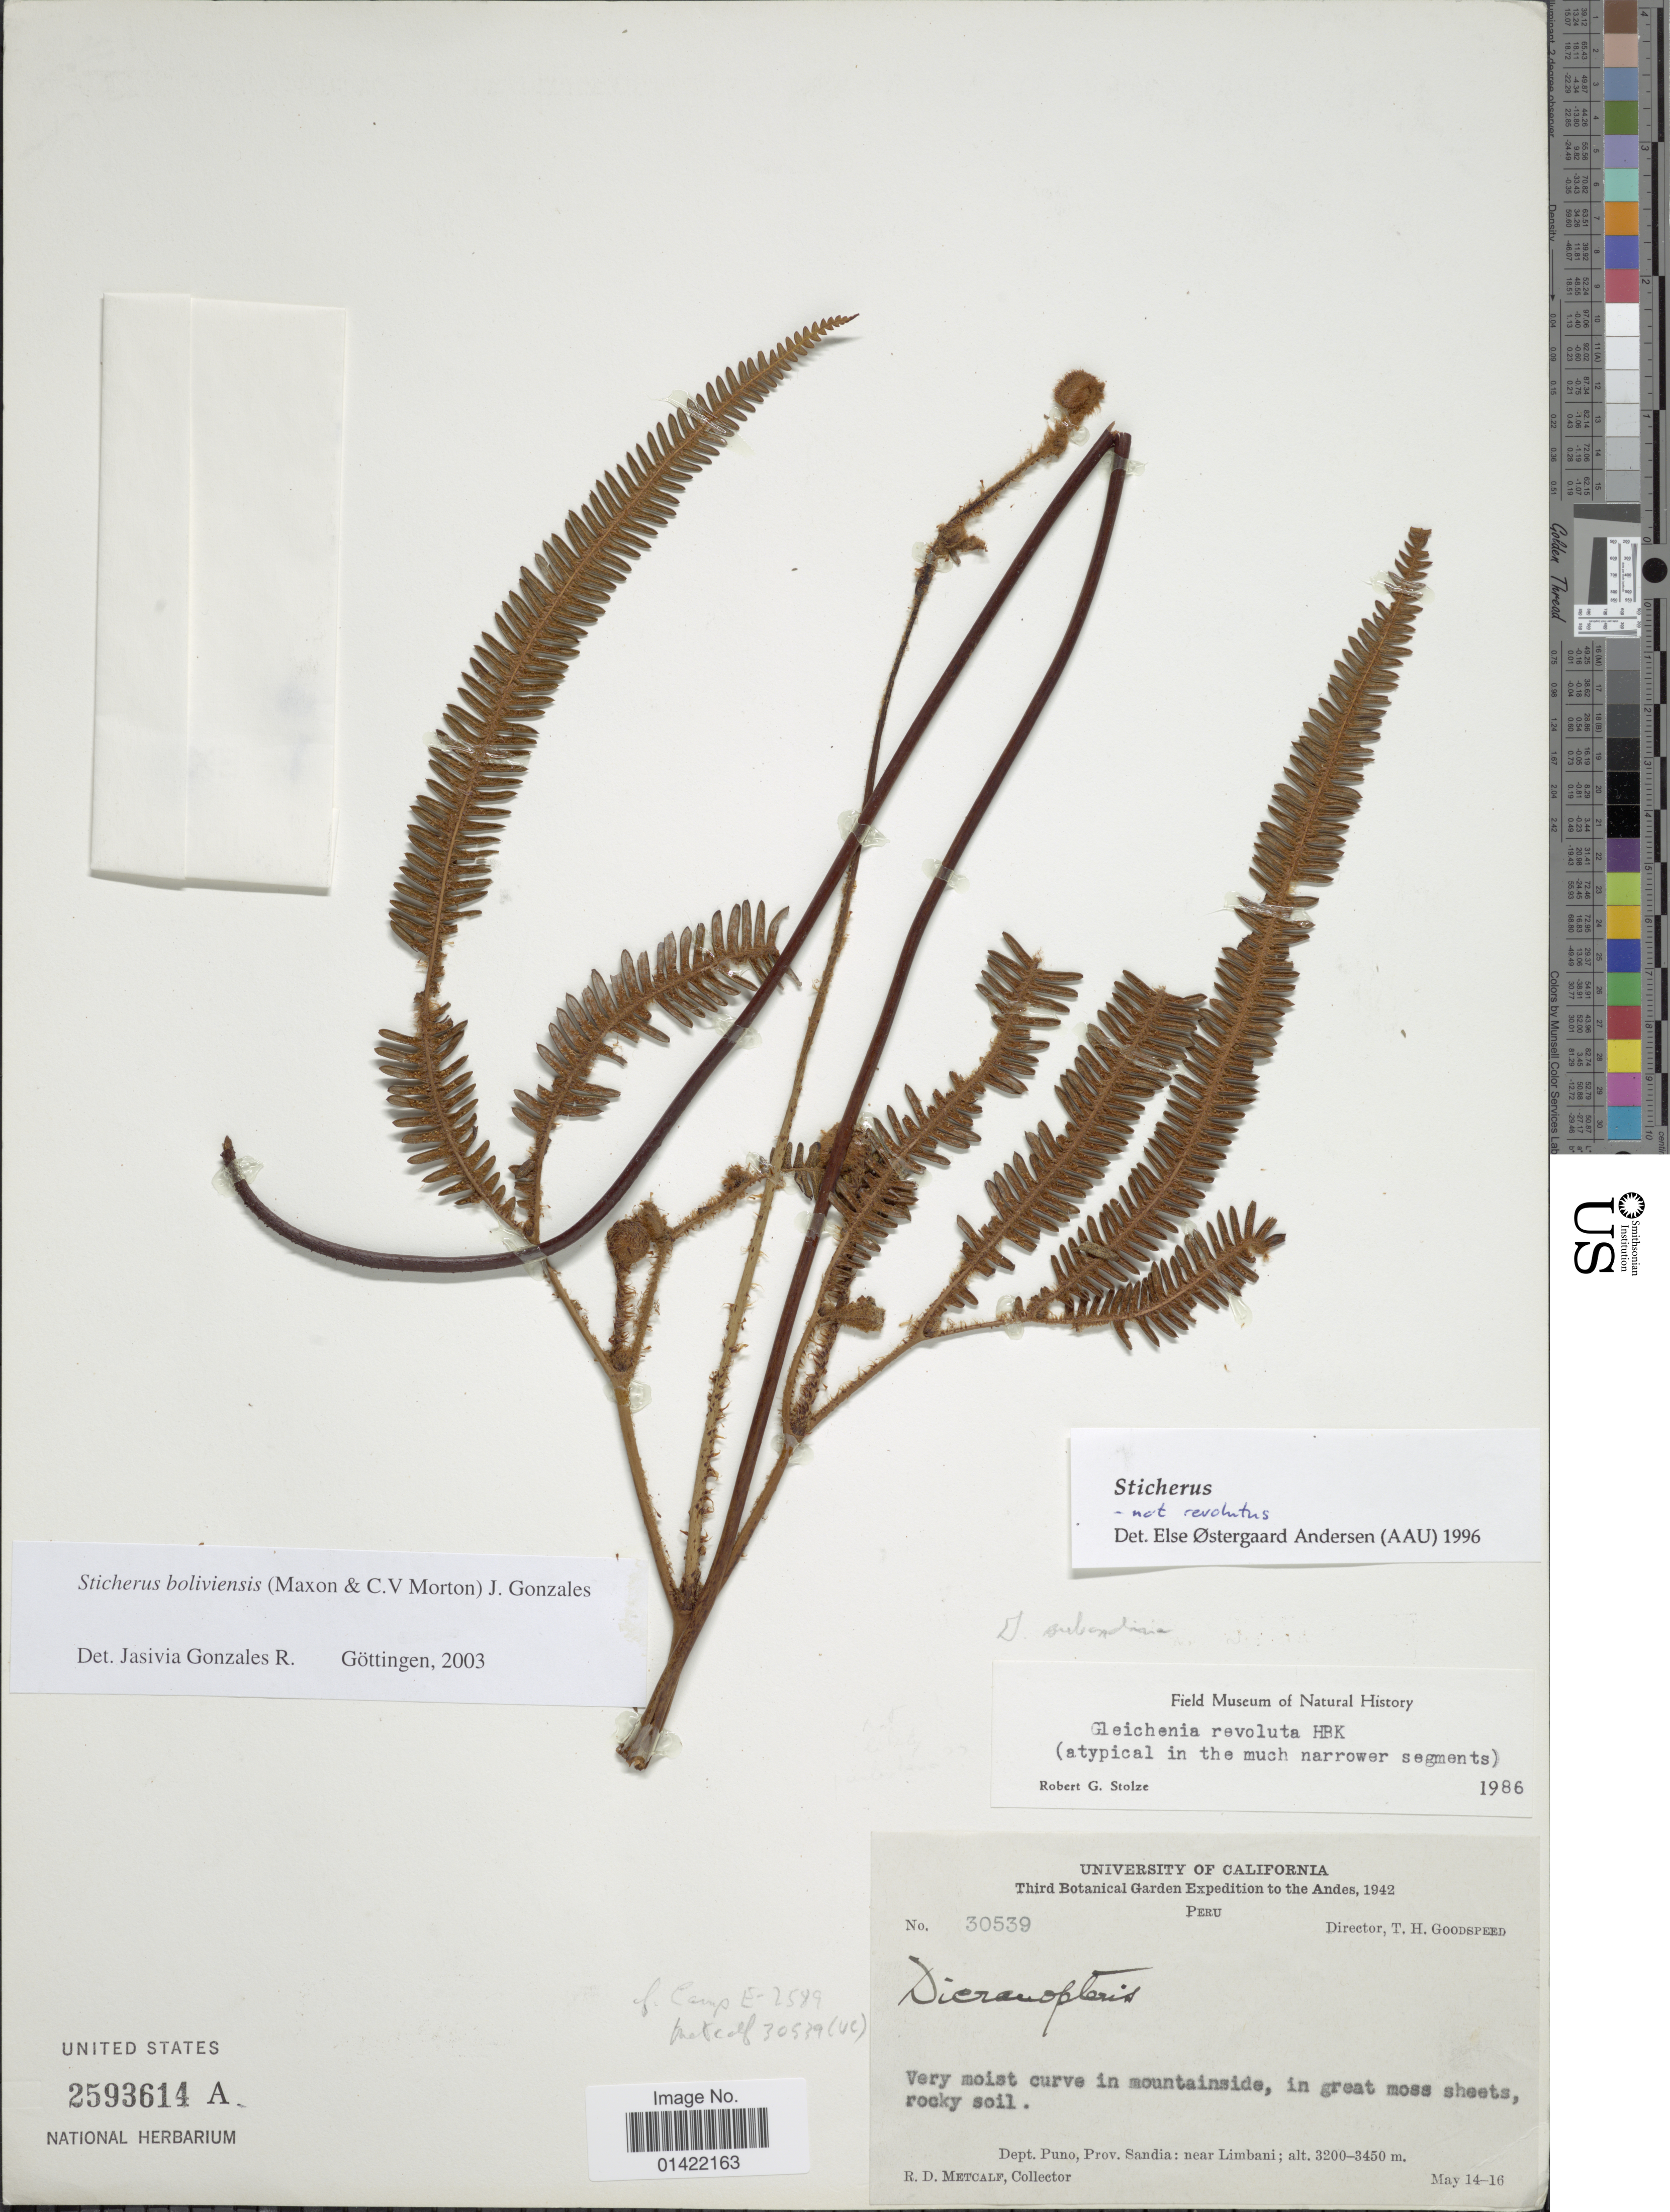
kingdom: Plantae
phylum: Tracheophyta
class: Polypodiopsida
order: Gleicheniales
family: Gleicheniaceae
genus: Sticherus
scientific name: Sticherus boliviensis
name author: (Maxon & C.V. Morton) J. Gonzales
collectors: R. D. Metcalf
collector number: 30539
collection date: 1942-05-14/1942-05-19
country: Peru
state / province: Puno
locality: Prov. Sandia: near Limbani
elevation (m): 3200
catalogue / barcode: US 2593614A